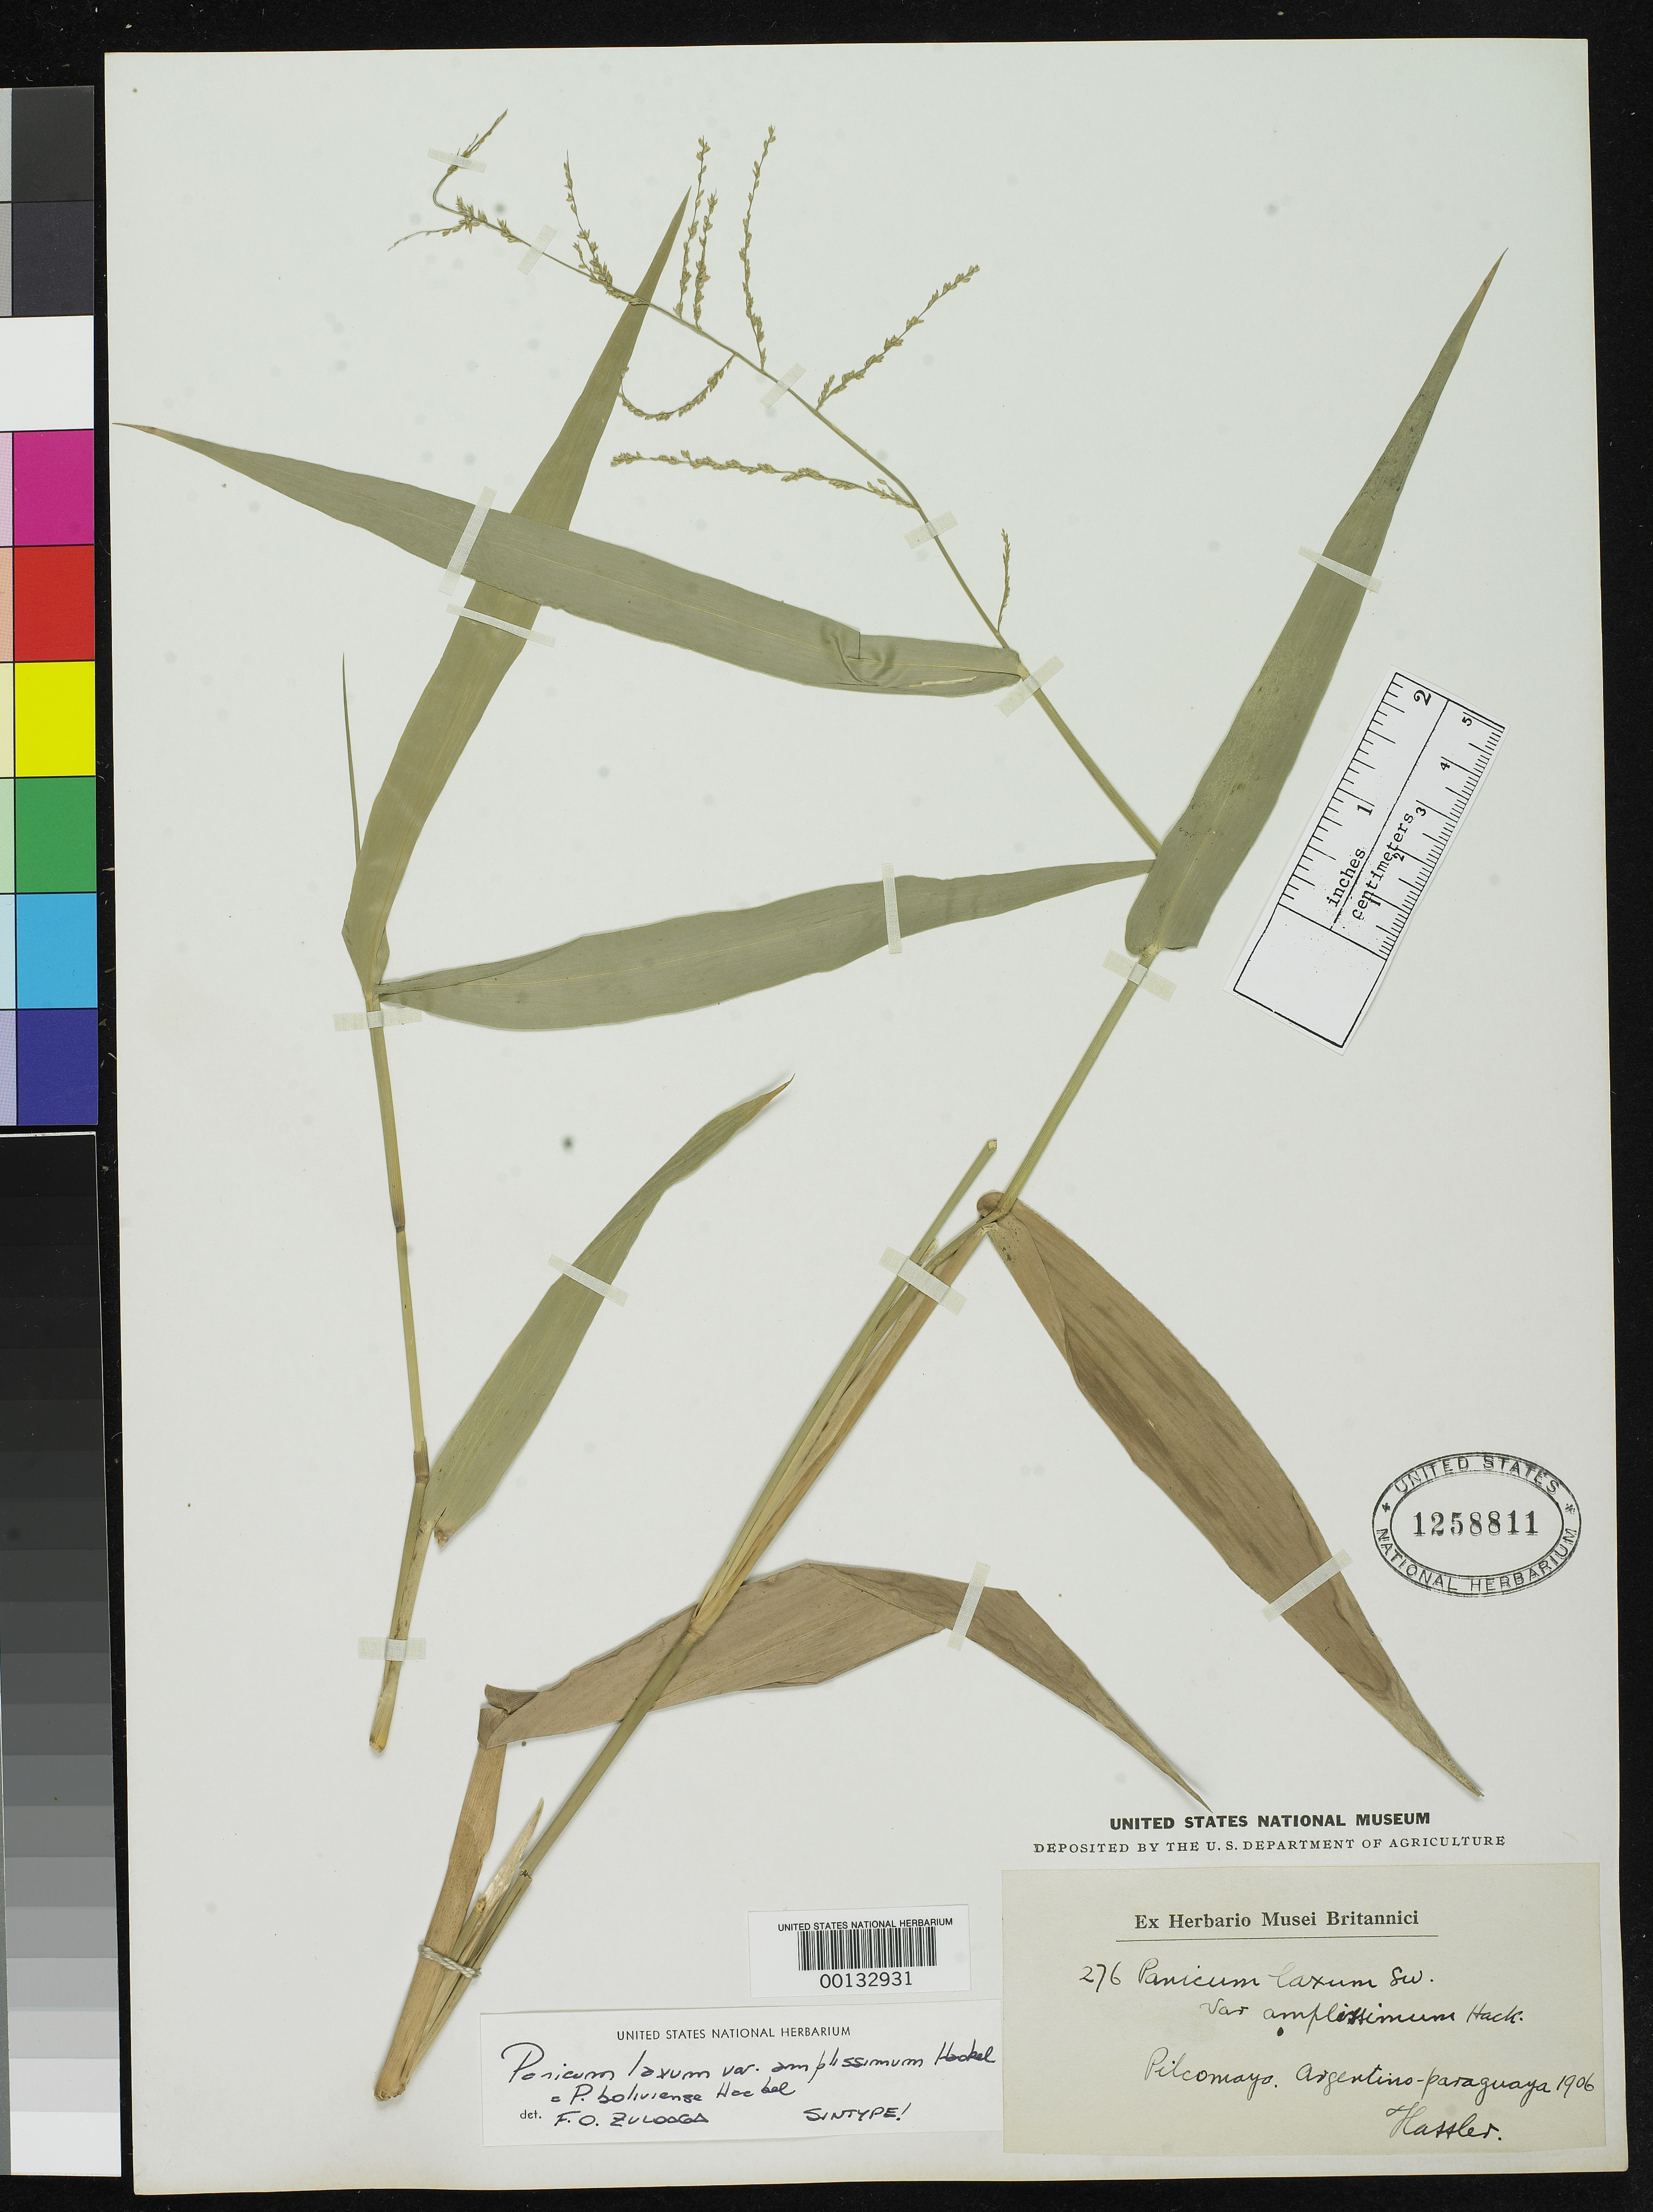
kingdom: Plantae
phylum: Tracheophyta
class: Liliopsida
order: Poales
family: Poaceae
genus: Panicum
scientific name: Panicum laxum var. amplissimum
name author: Hack.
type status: Syntype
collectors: T. Rojas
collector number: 276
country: Paraguay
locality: Pilcomayo River.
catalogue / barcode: US 1258811